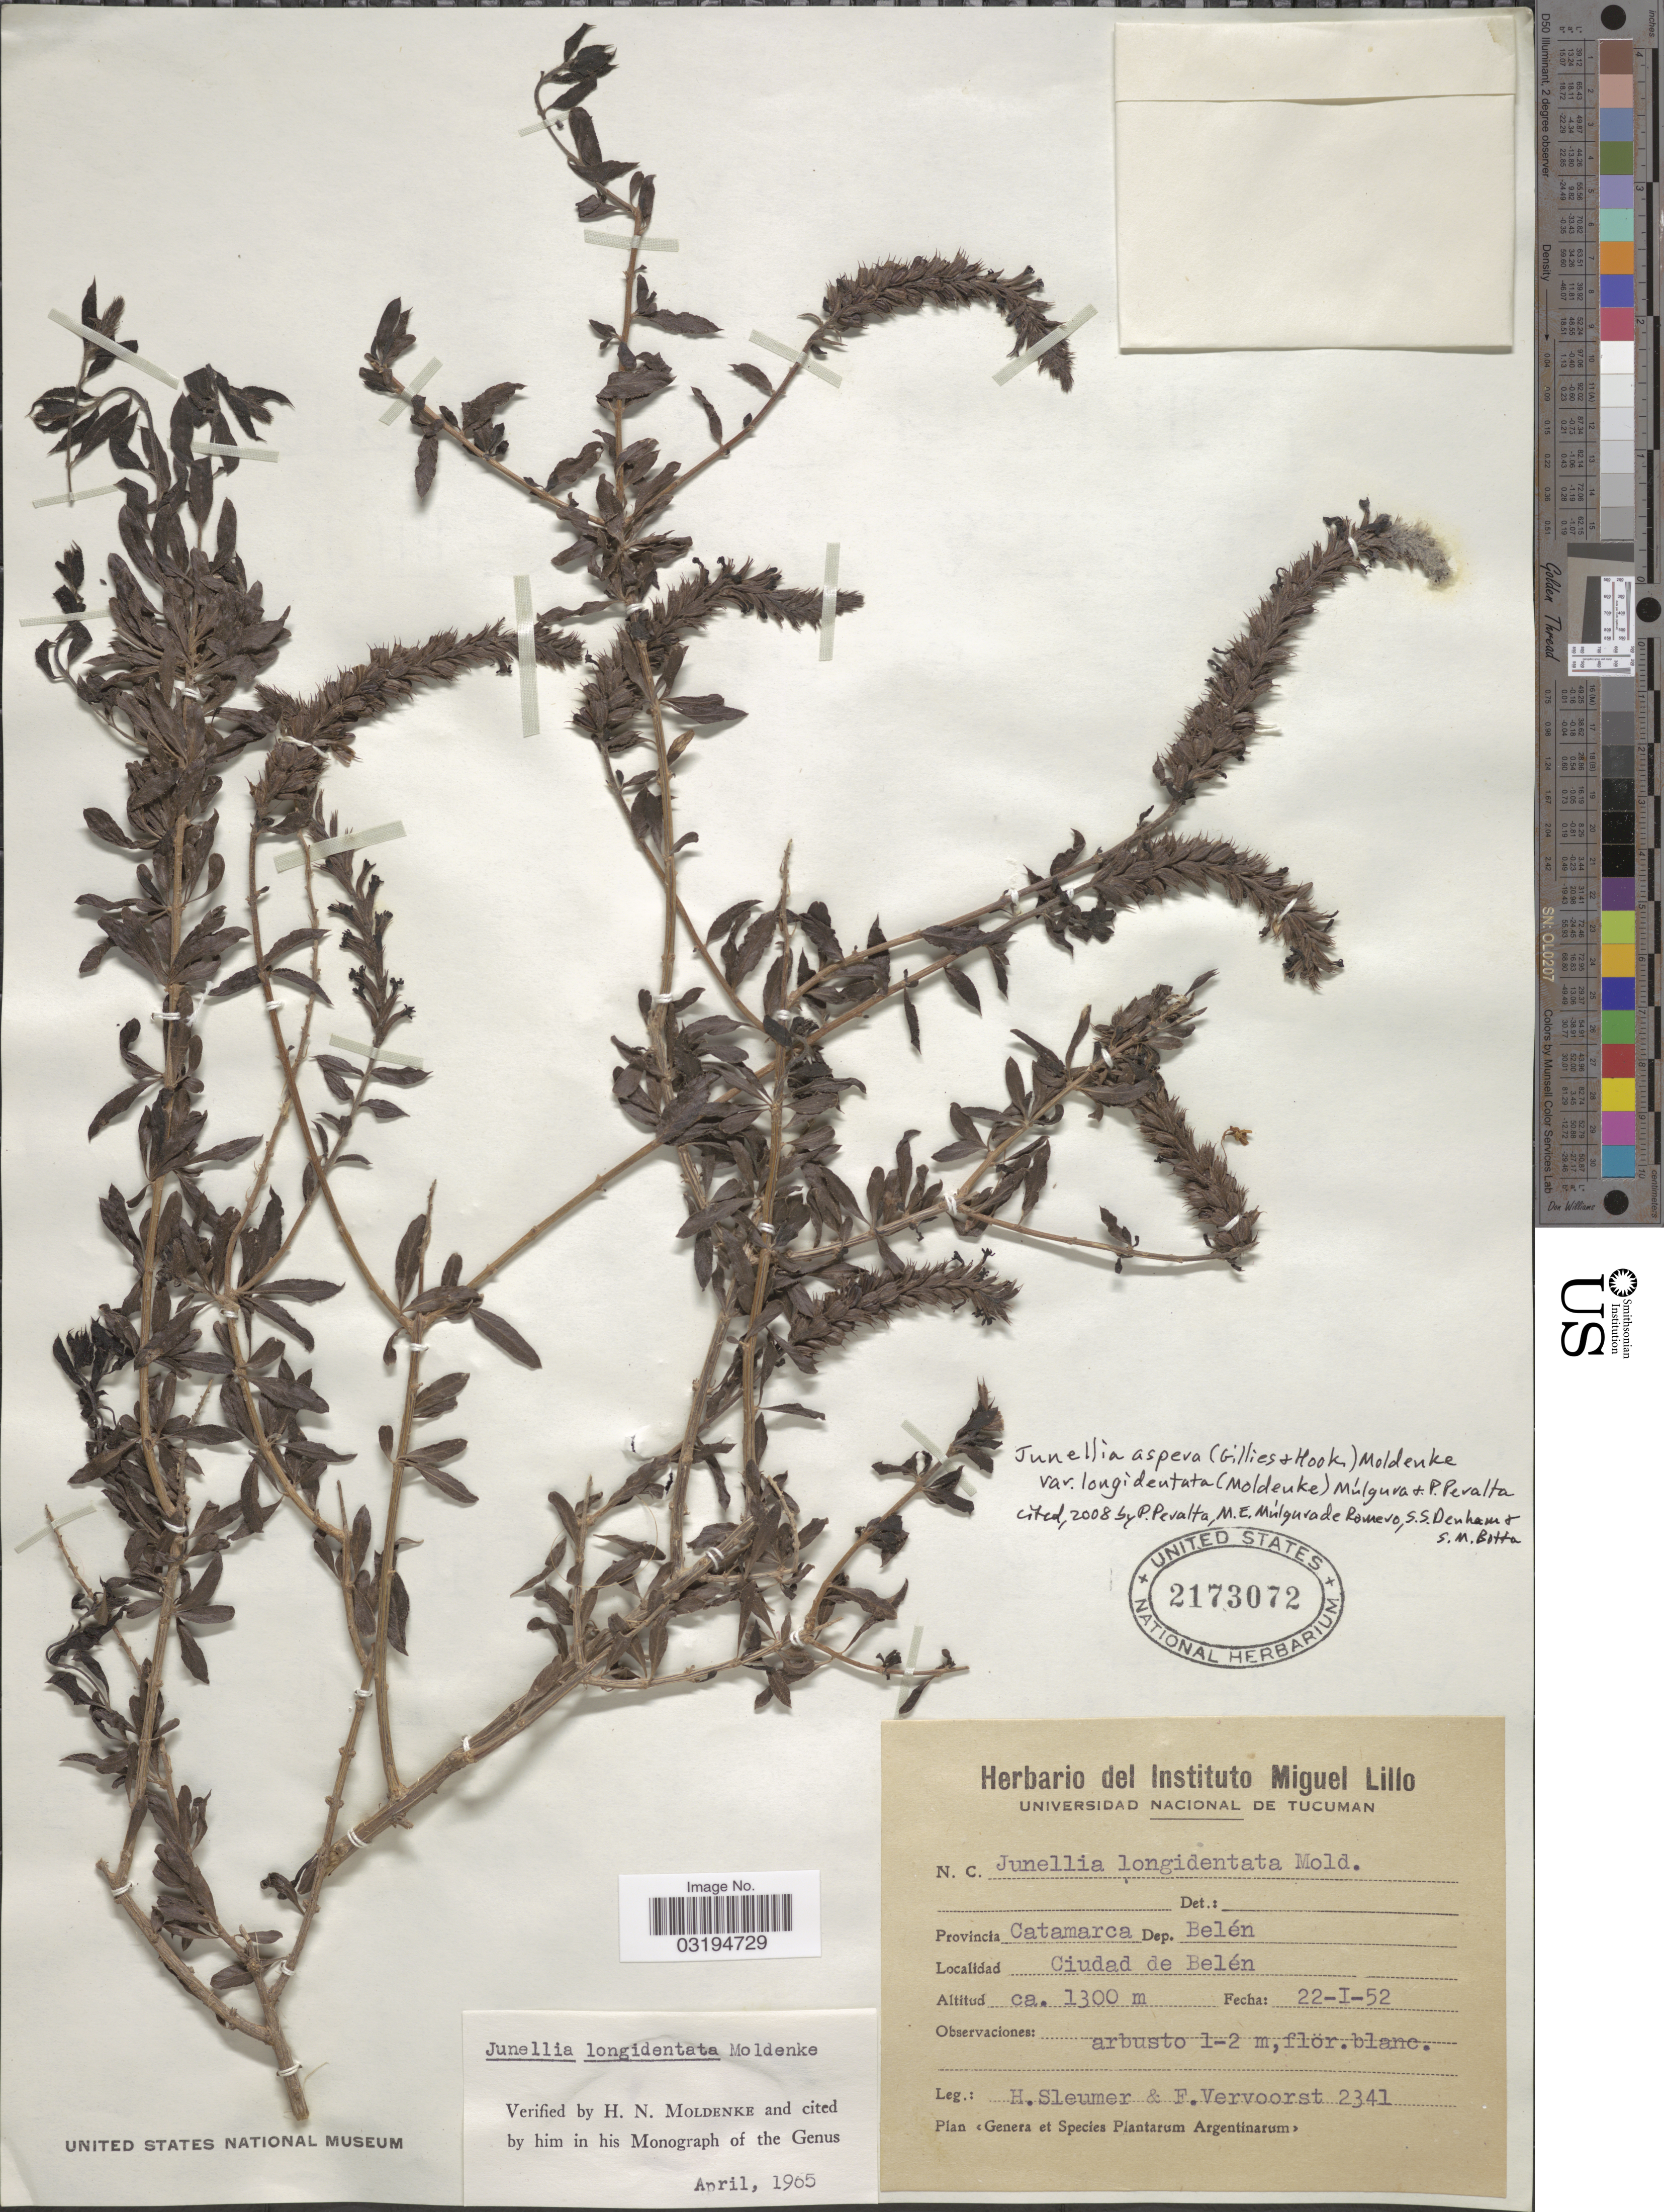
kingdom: Plantae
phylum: Tracheophyta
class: Magnoliopsida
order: Lamiales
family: Verbenaceae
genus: Junellia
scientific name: Junellia aspera var. longidentata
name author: (Moldenke) Mulgura & P. Peralta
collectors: H. O. Sleumer & F. Vervoorst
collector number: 2341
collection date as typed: Transcribed d/m/y: 22/1/52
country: Argentina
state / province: Catamarca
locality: Dep. Belén. Ciudad de Belén.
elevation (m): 1300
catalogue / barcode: US 2173072